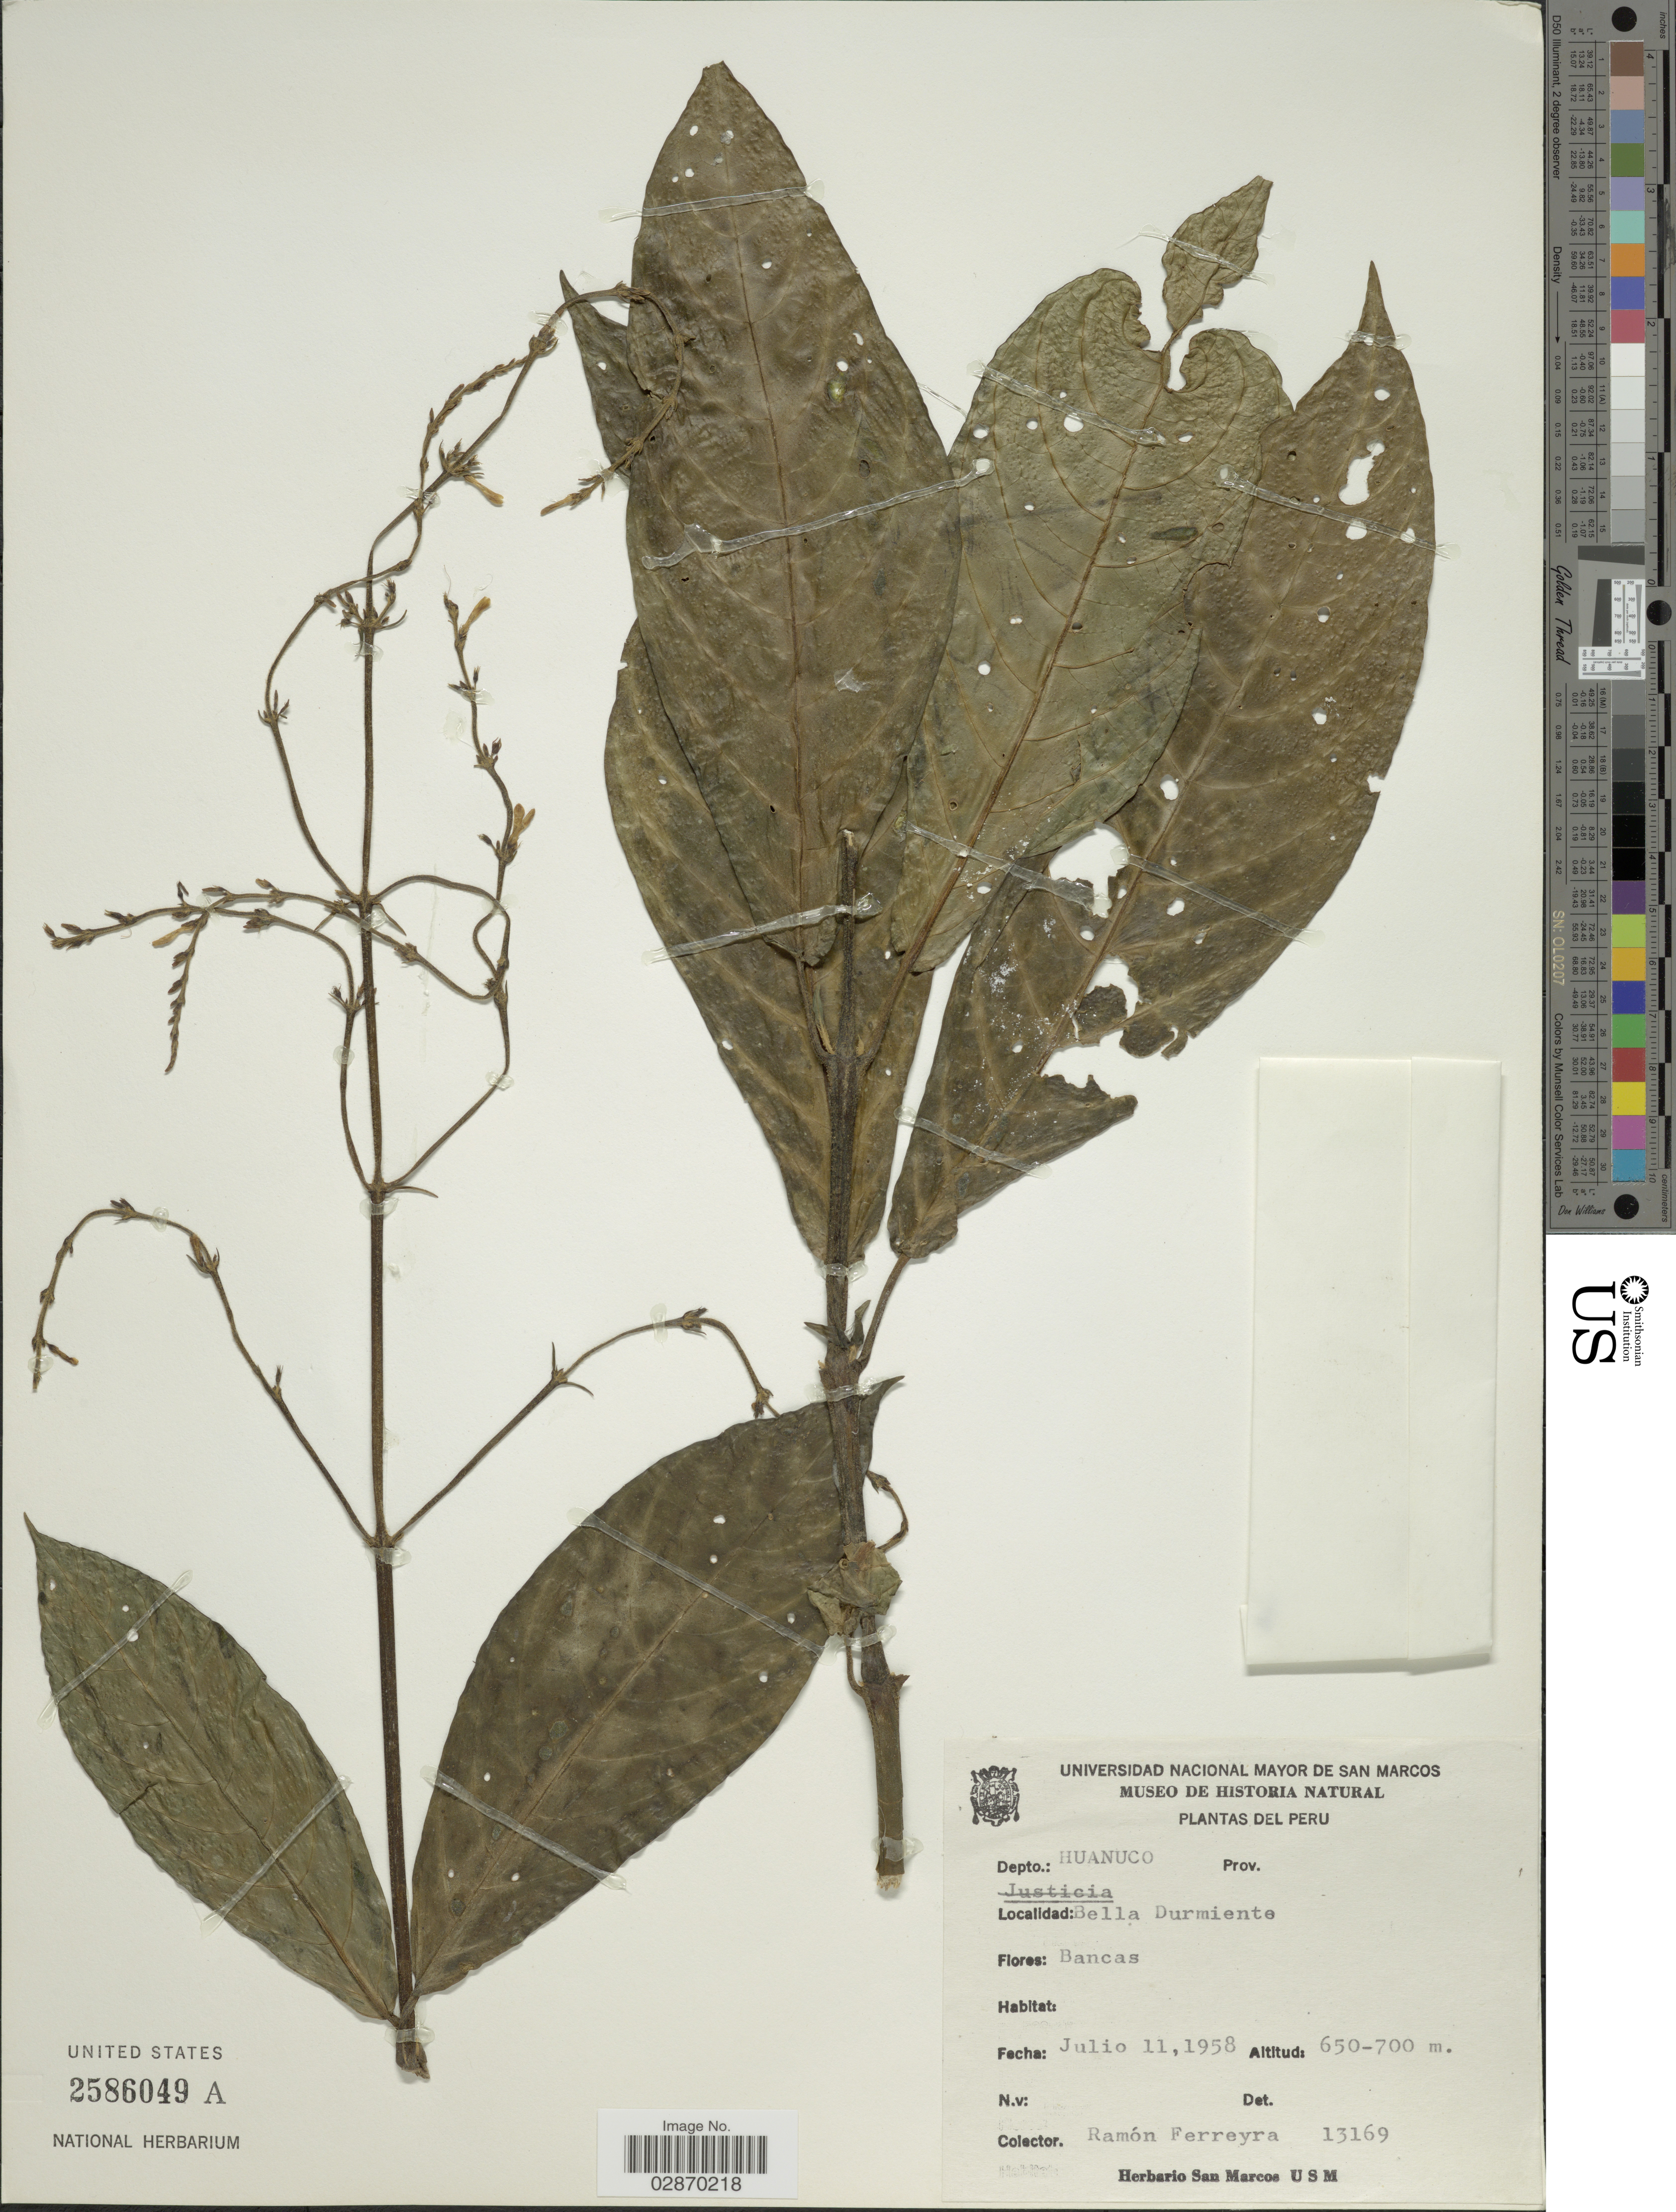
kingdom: Plantae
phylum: Tracheophyta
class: Magnoliopsida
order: Lamiales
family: Acanthaceae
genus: Pseuderanthemum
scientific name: Pseuderanthemum sp.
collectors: R. A. Ferreyra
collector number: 13169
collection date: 1958-07-11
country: Peru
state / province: Huánuco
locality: Depto.: Huanuco. Bella Durmiente.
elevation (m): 650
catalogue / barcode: US 2586049A